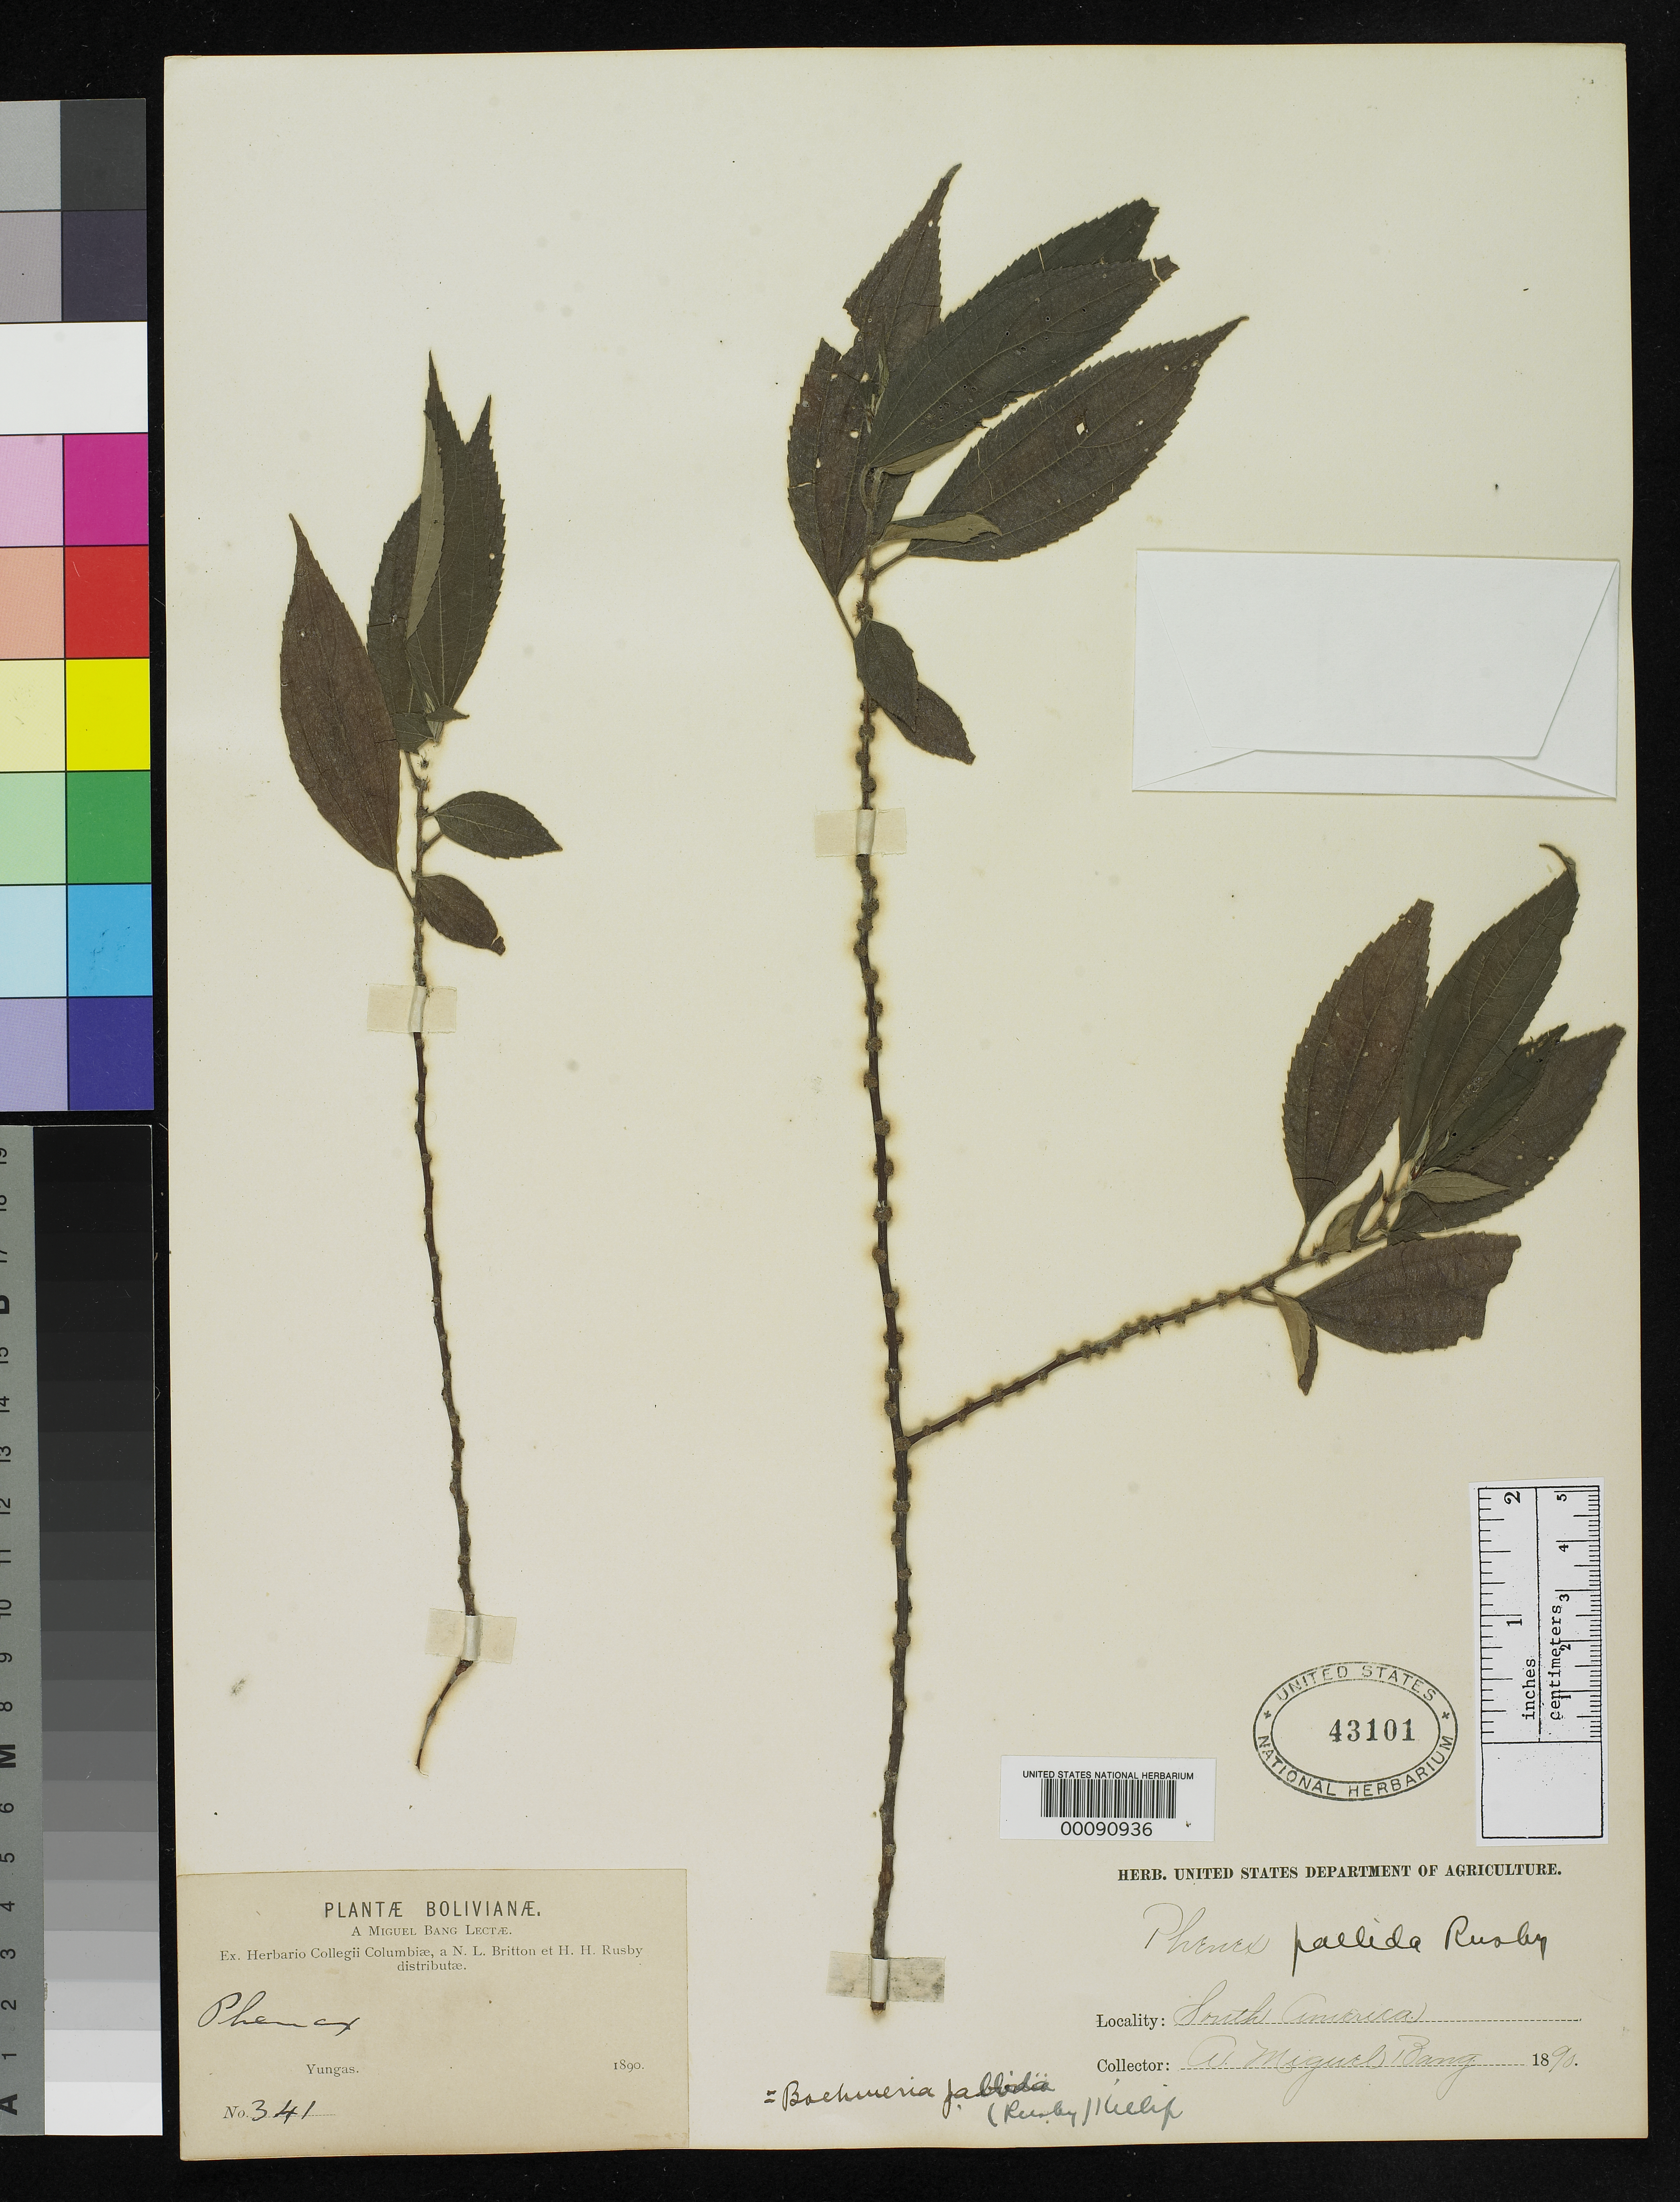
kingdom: Plantae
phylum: Tracheophyta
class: Magnoliopsida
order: Rosales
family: Urticaceae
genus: Phenax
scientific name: Phenax pallida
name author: Rusby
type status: Isotype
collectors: M. Bang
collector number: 341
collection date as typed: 1890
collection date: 1890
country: Bolivia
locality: Yungas.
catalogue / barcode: US 43101